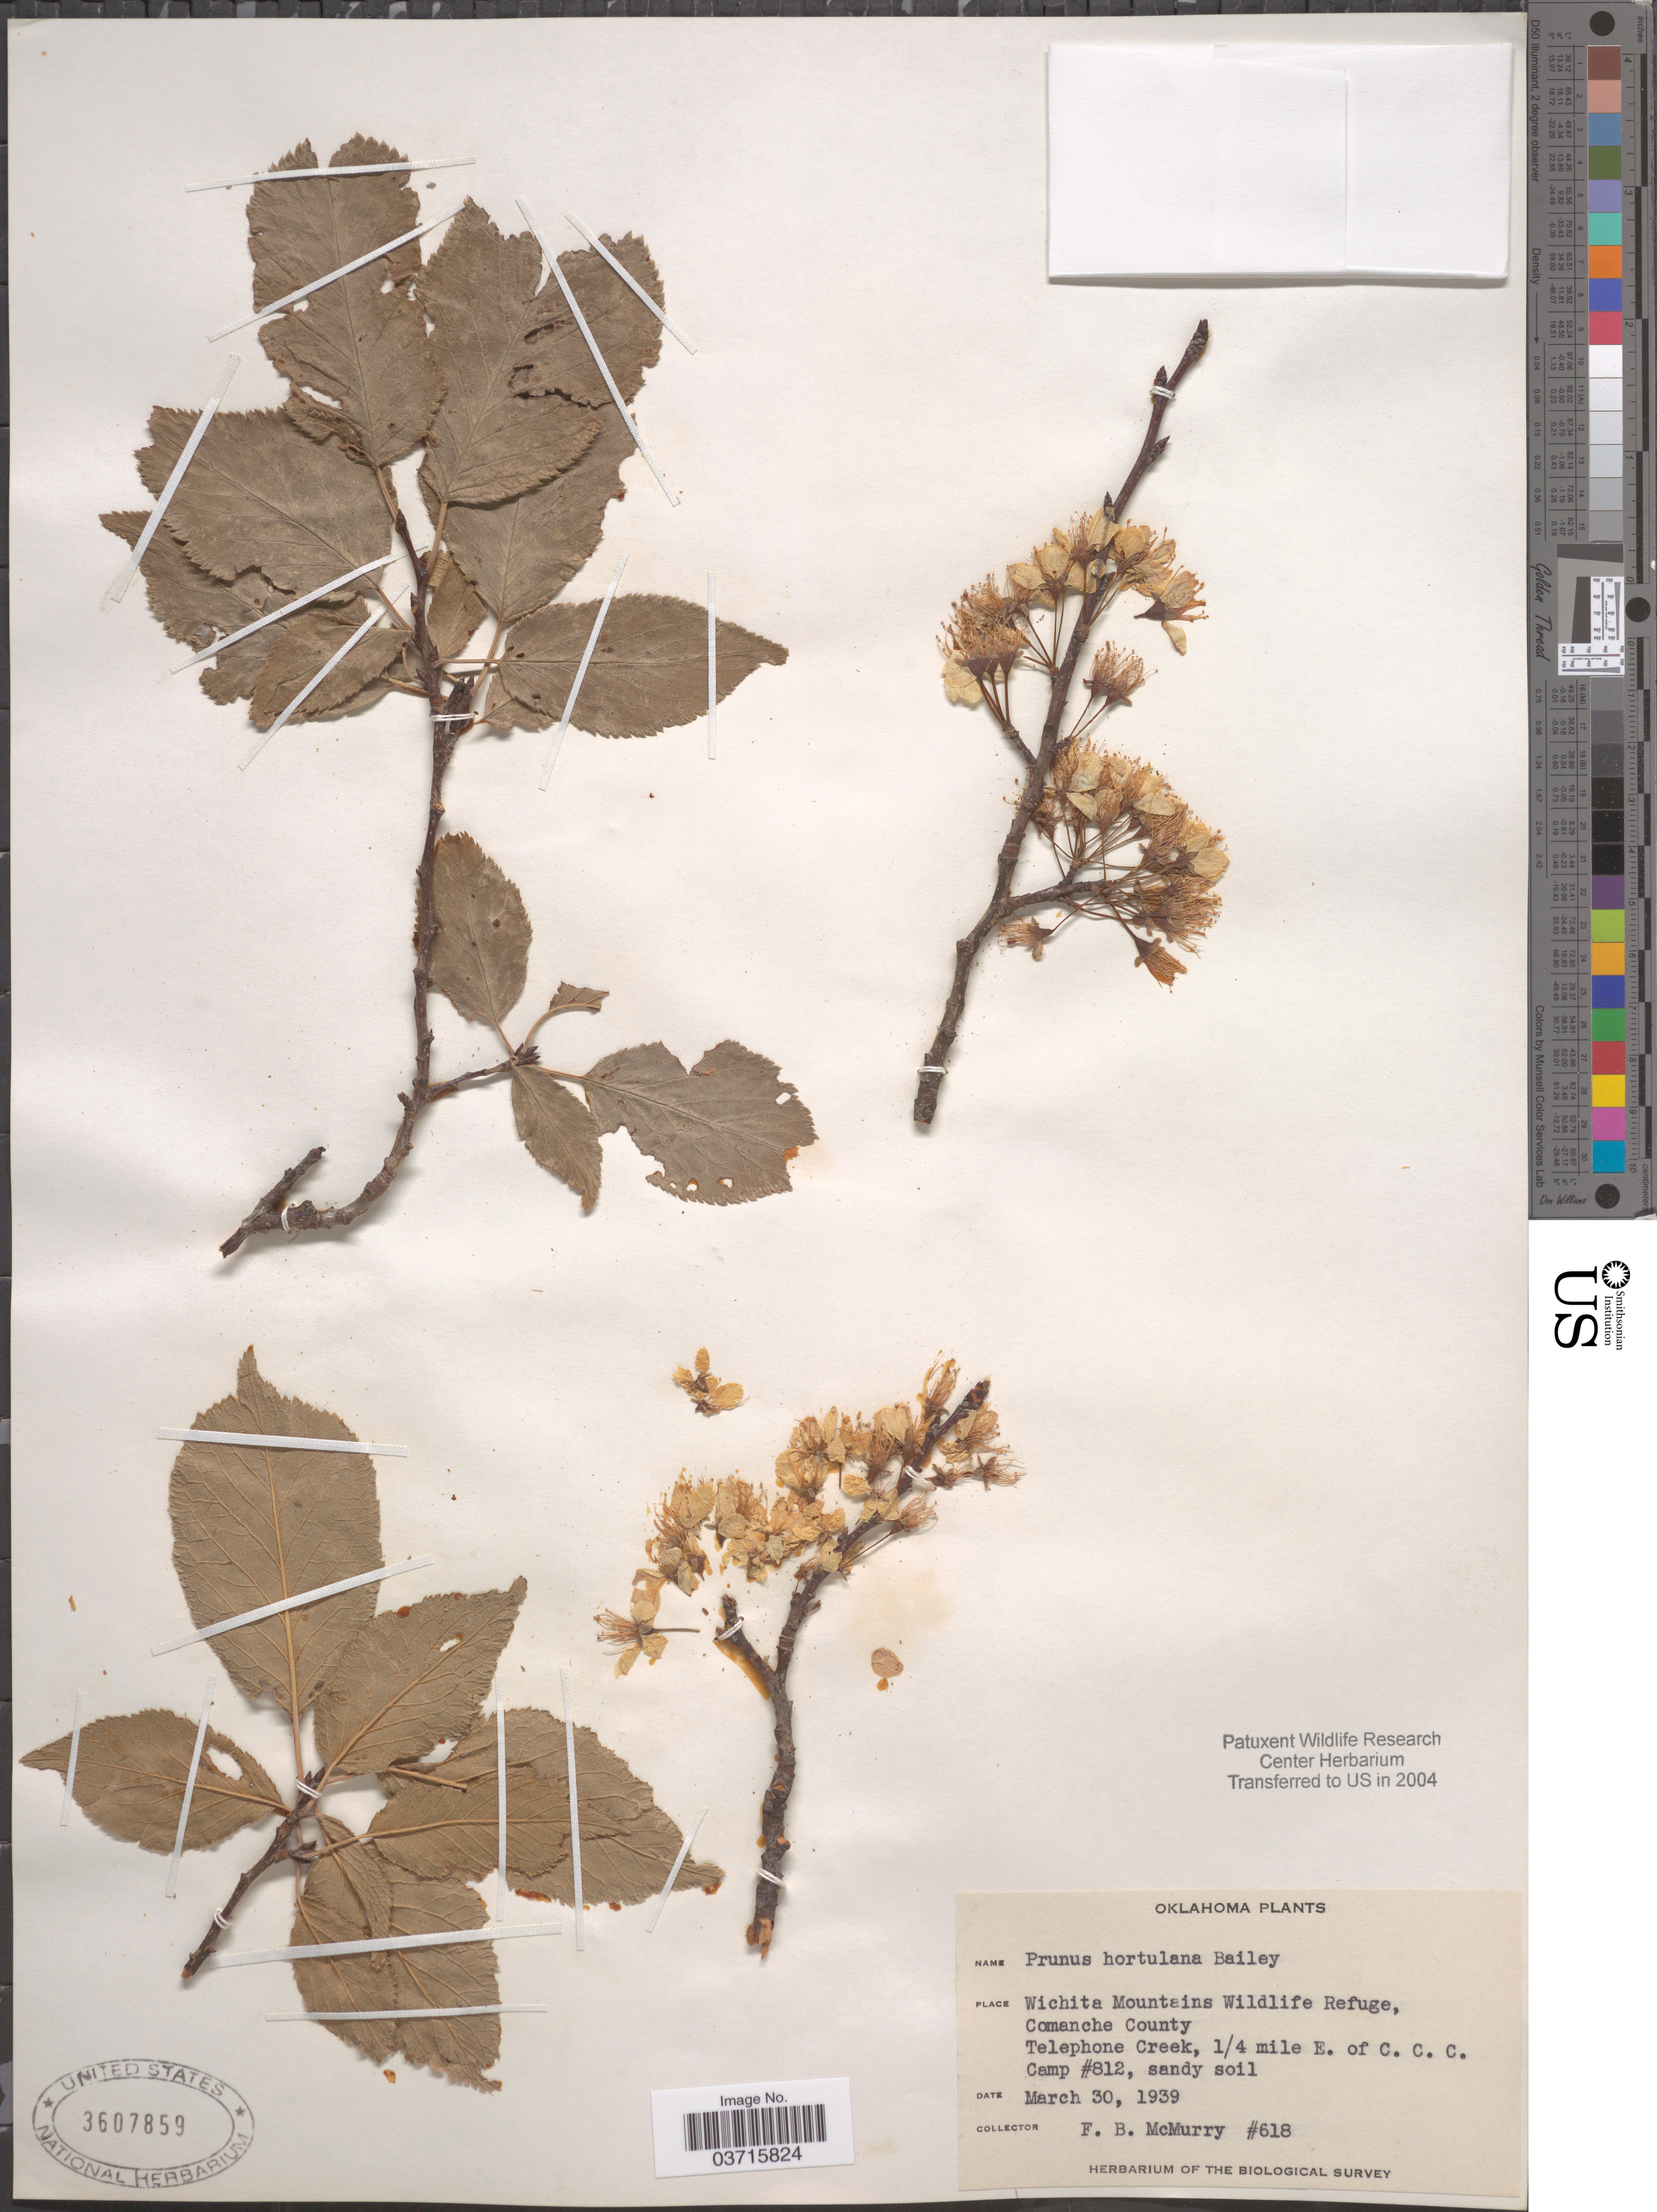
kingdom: Plantae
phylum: Tracheophyta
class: Magnoliopsida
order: Rosales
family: Rosaceae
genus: Prunus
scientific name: Prunus hortulana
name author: L.H. Bailey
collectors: F. B. McMurry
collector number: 618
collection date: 1939-03-30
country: United States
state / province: Oklahoma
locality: Wichita Mountains Wildlife Refuge, Comanche County. Telephone Creek, ¼ mile E. of C. C. C. Camp #812.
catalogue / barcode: US 3607859